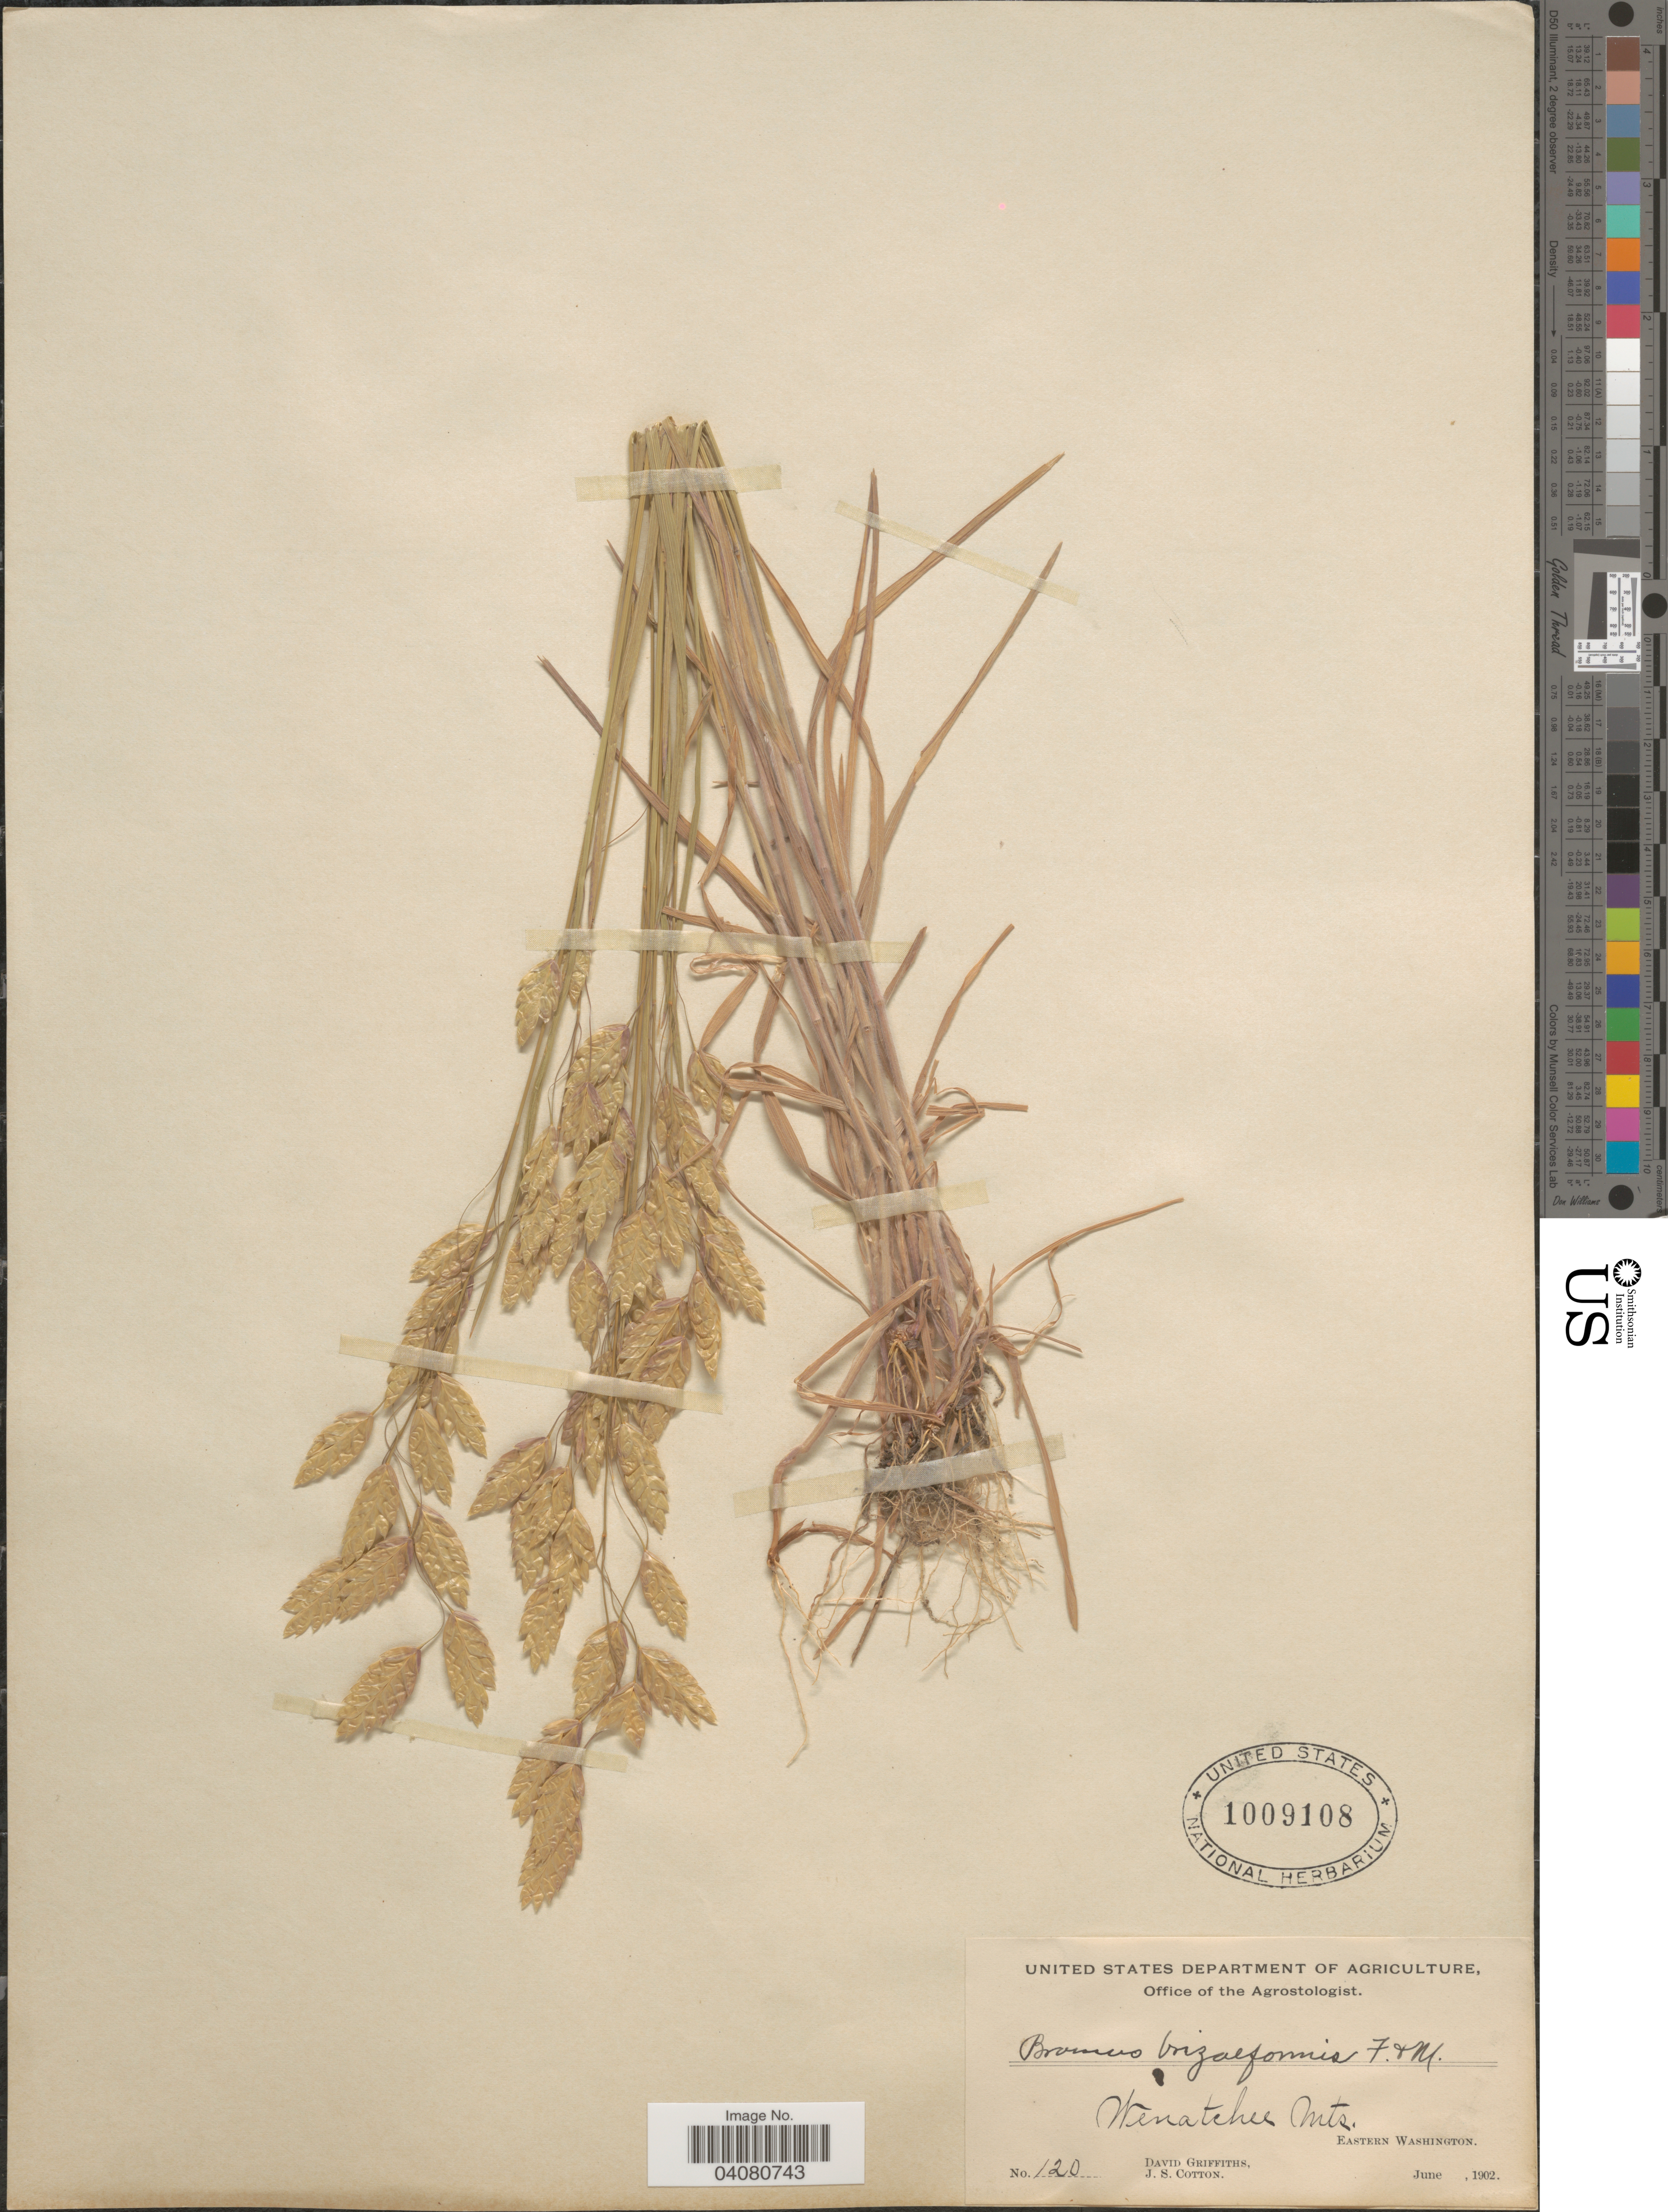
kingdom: Plantae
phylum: Tracheophyta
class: Liliopsida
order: Poales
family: Poaceae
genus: Bromus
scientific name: Bromus briziformis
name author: Fisch. & C.A. Mey.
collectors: D. Griffiths & J. S. Cotton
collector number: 120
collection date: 1902-06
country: United States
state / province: Washington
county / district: Chelan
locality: Wenatchee Mts. Eastern Washington.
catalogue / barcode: US 1009108